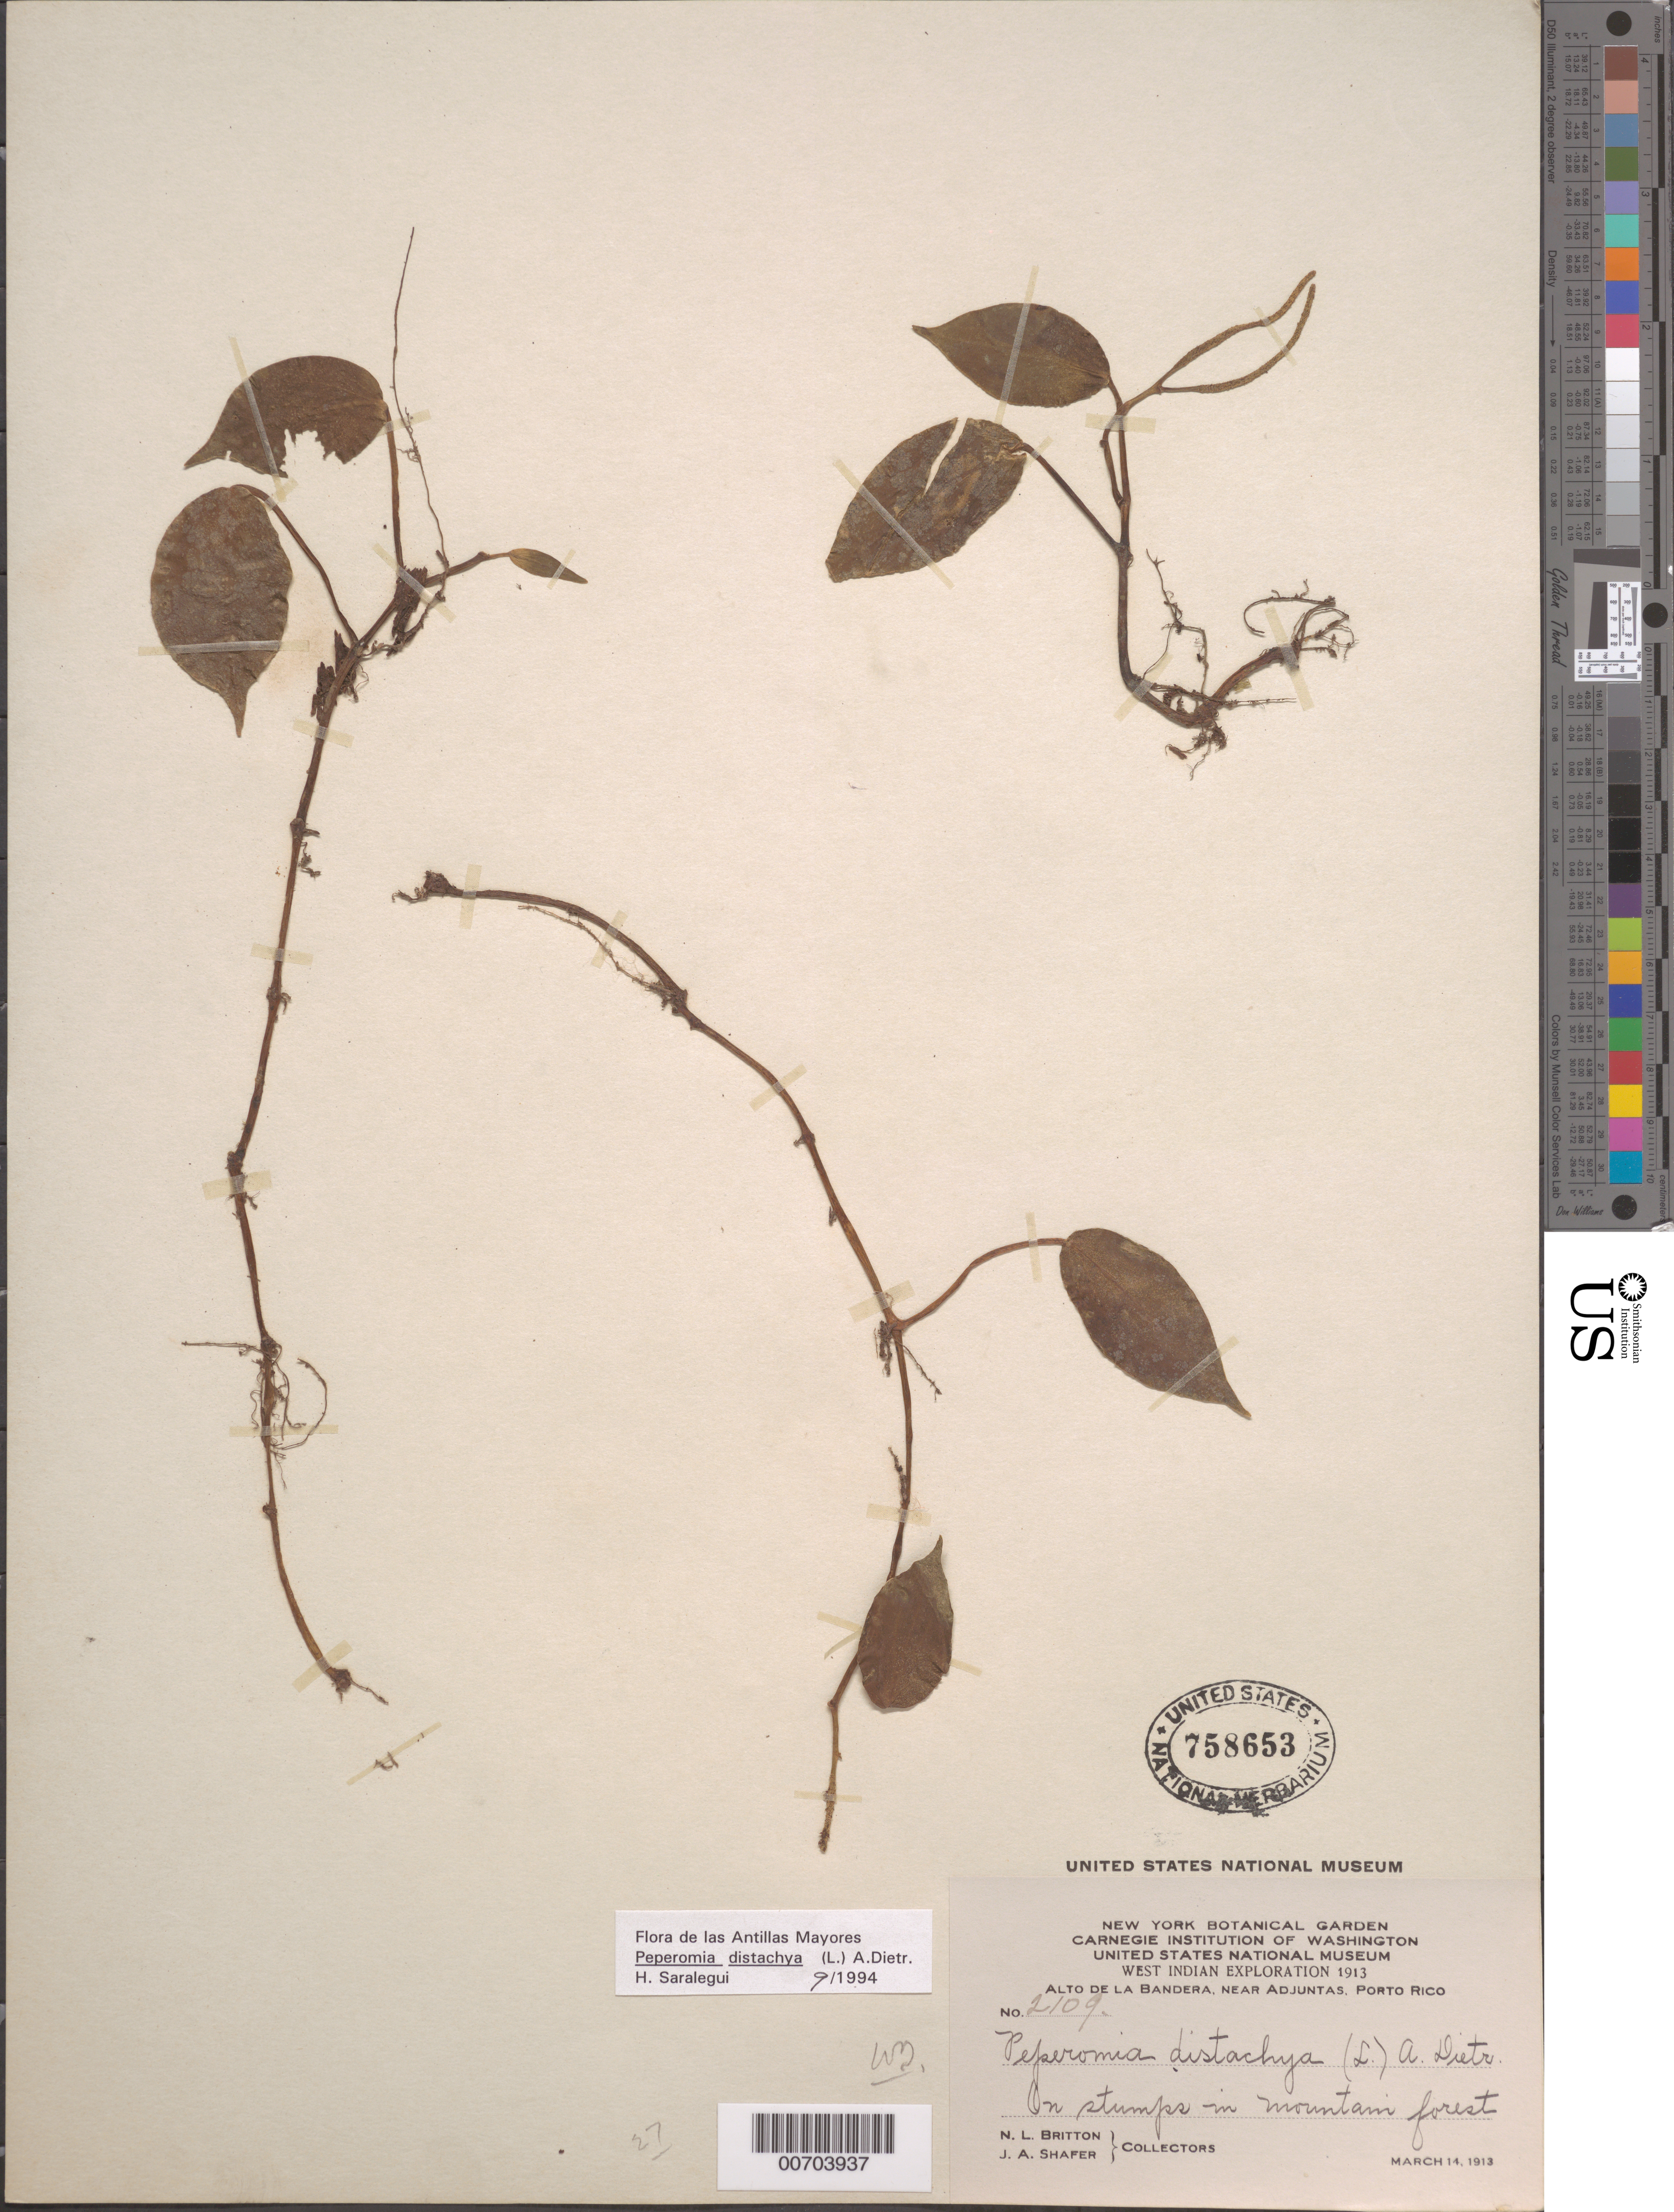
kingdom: Plantae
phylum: Tracheophyta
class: Magnoliopsida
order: Piperales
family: Piperaceae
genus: Peperomia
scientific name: Peperomia distachya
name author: (L.) A. Dietr.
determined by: Saralegui Boza, H.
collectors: N. Britton & J. A. Shafer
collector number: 2109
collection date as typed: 14 Mar 1913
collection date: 1913-03-14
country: Puerto Rico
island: Greater Antilles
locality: Alto de la Bandera, Adjuntas, vic of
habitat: on stumps in forest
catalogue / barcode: US 758653